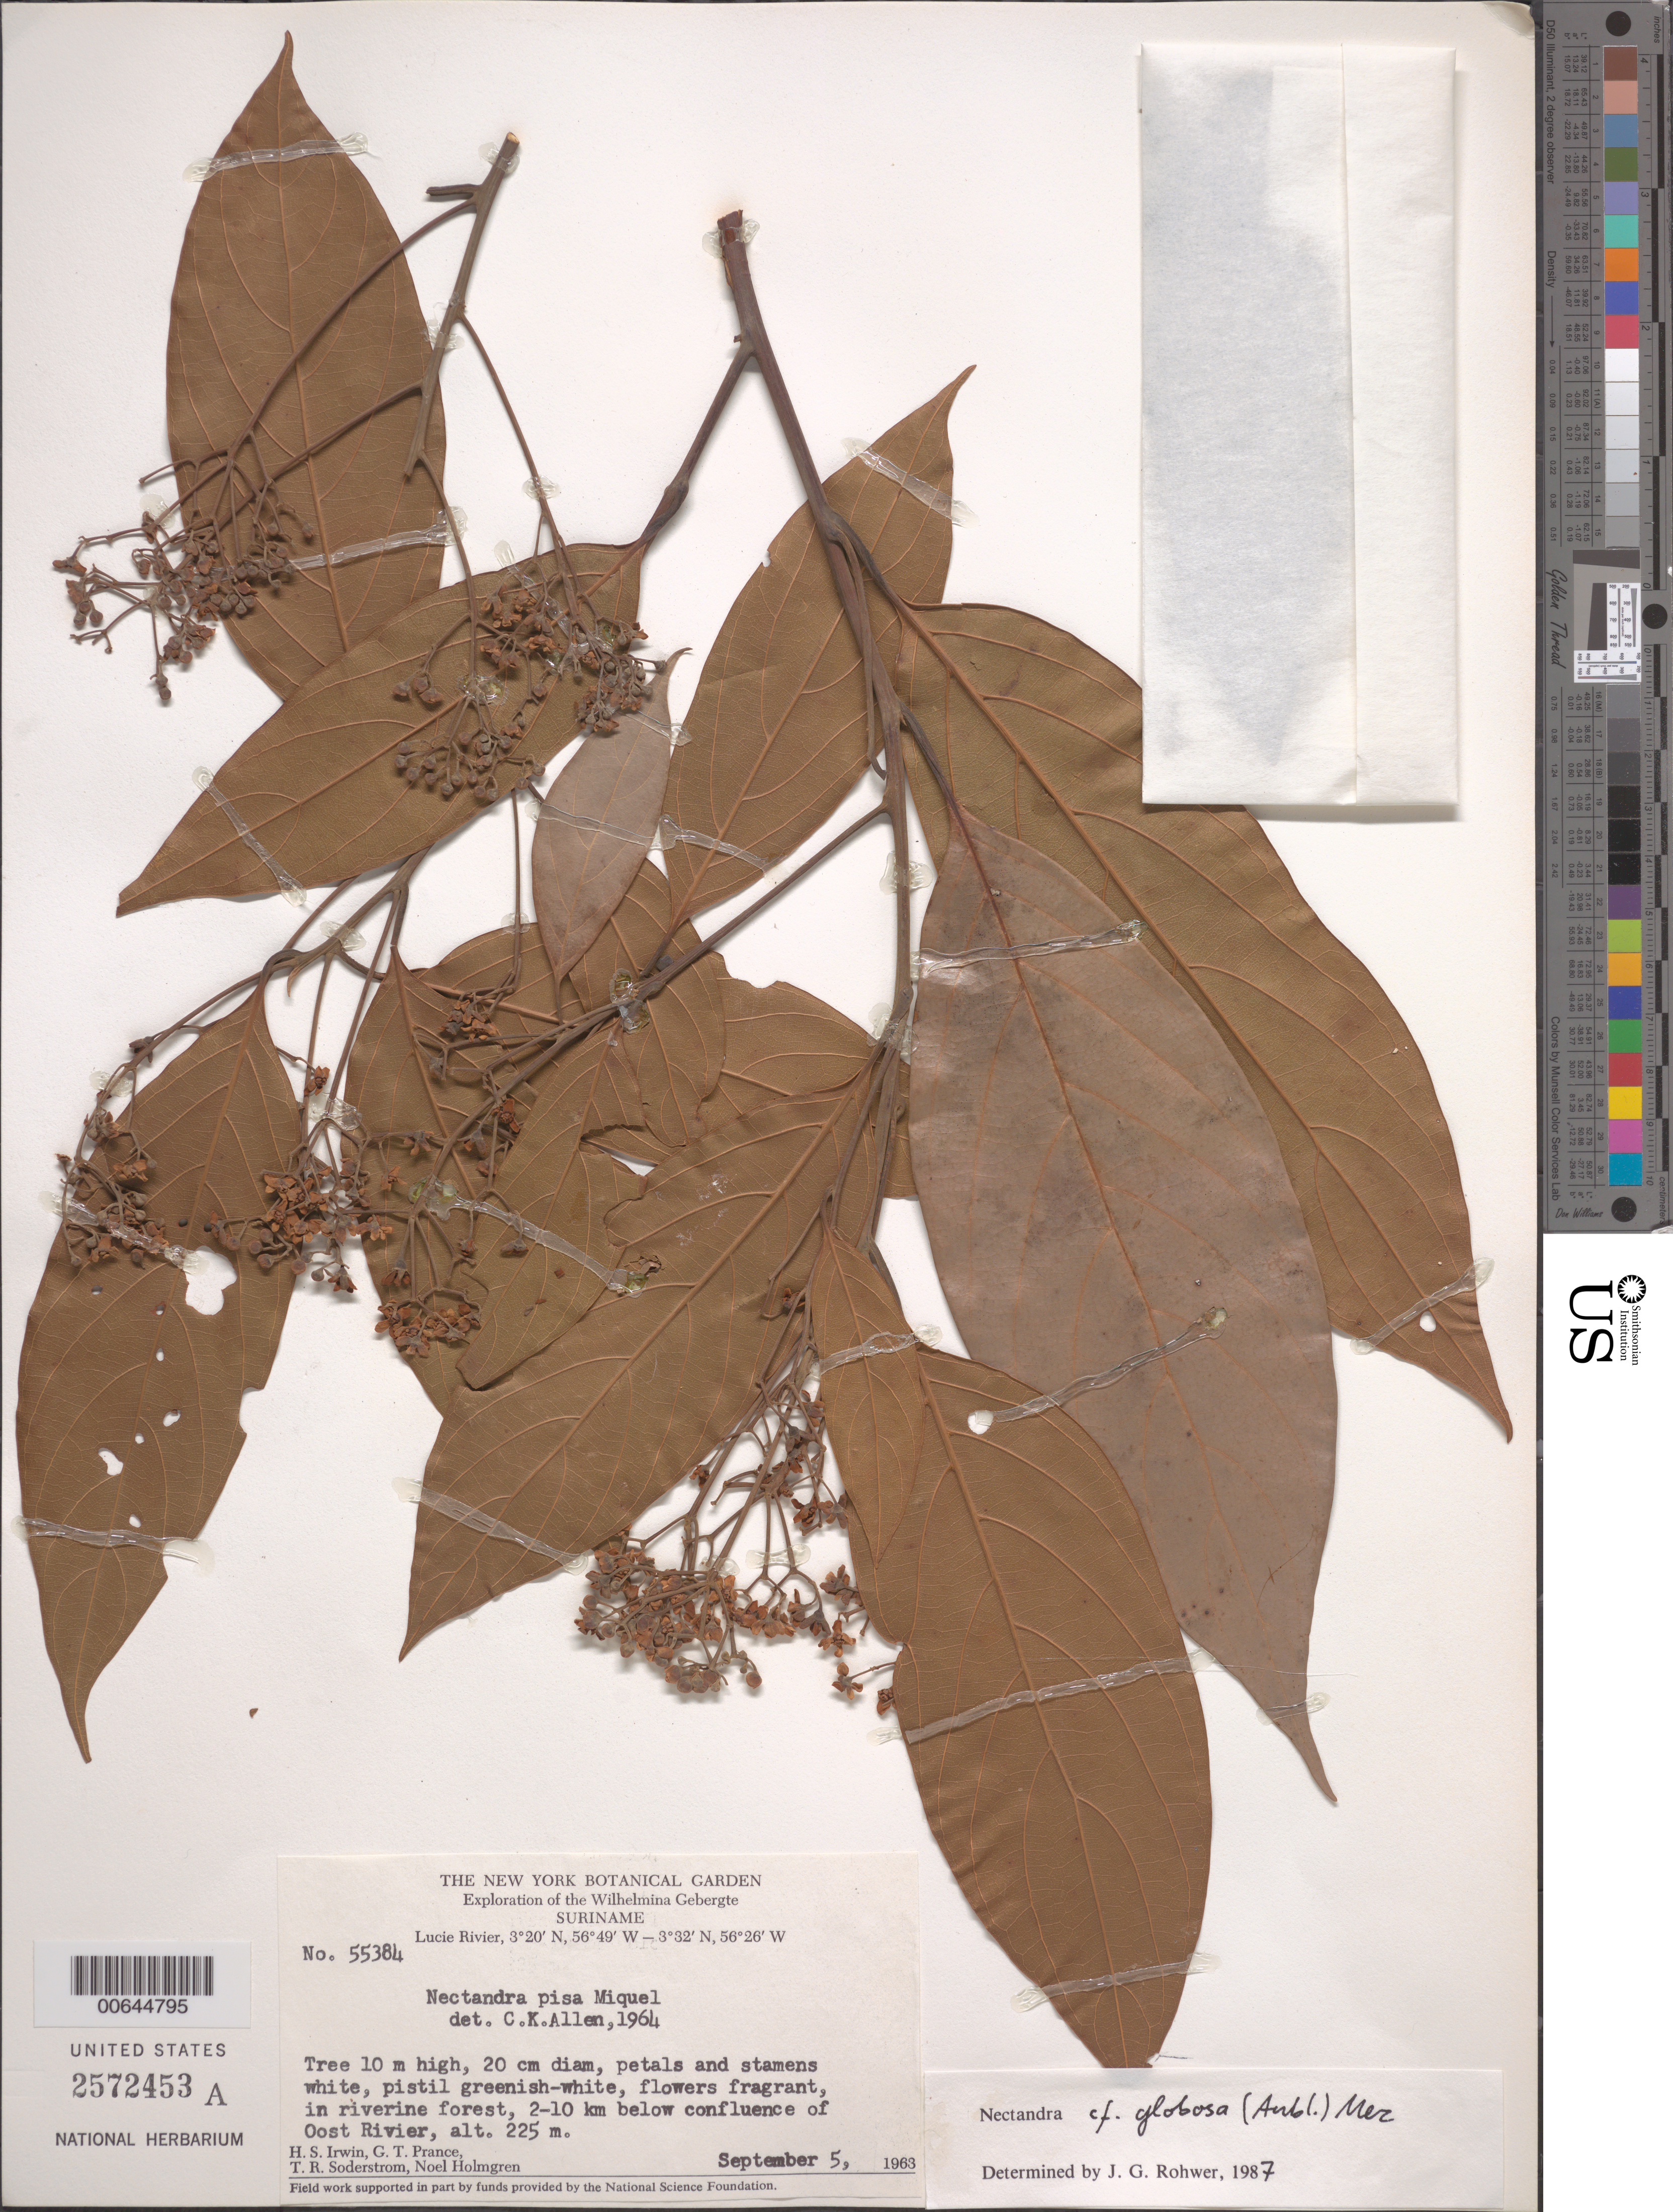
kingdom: Plantae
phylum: Tracheophyta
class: Magnoliopsida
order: Laurales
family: Lauraceae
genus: Nectandra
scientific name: Nectandra globosa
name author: (Aubl.) Mez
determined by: Rohwer, J. G.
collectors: H. Irwin, G. T. Prance, T. R. Soderstrom & N. H. Holmgren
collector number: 55384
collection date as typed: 5-Sep-63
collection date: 1963-09-05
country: Suriname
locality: Lucie R., 2-10 km below confl. with Oost R., Wilhelmina Gebergte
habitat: Riverine forest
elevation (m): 225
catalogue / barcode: US 2572453